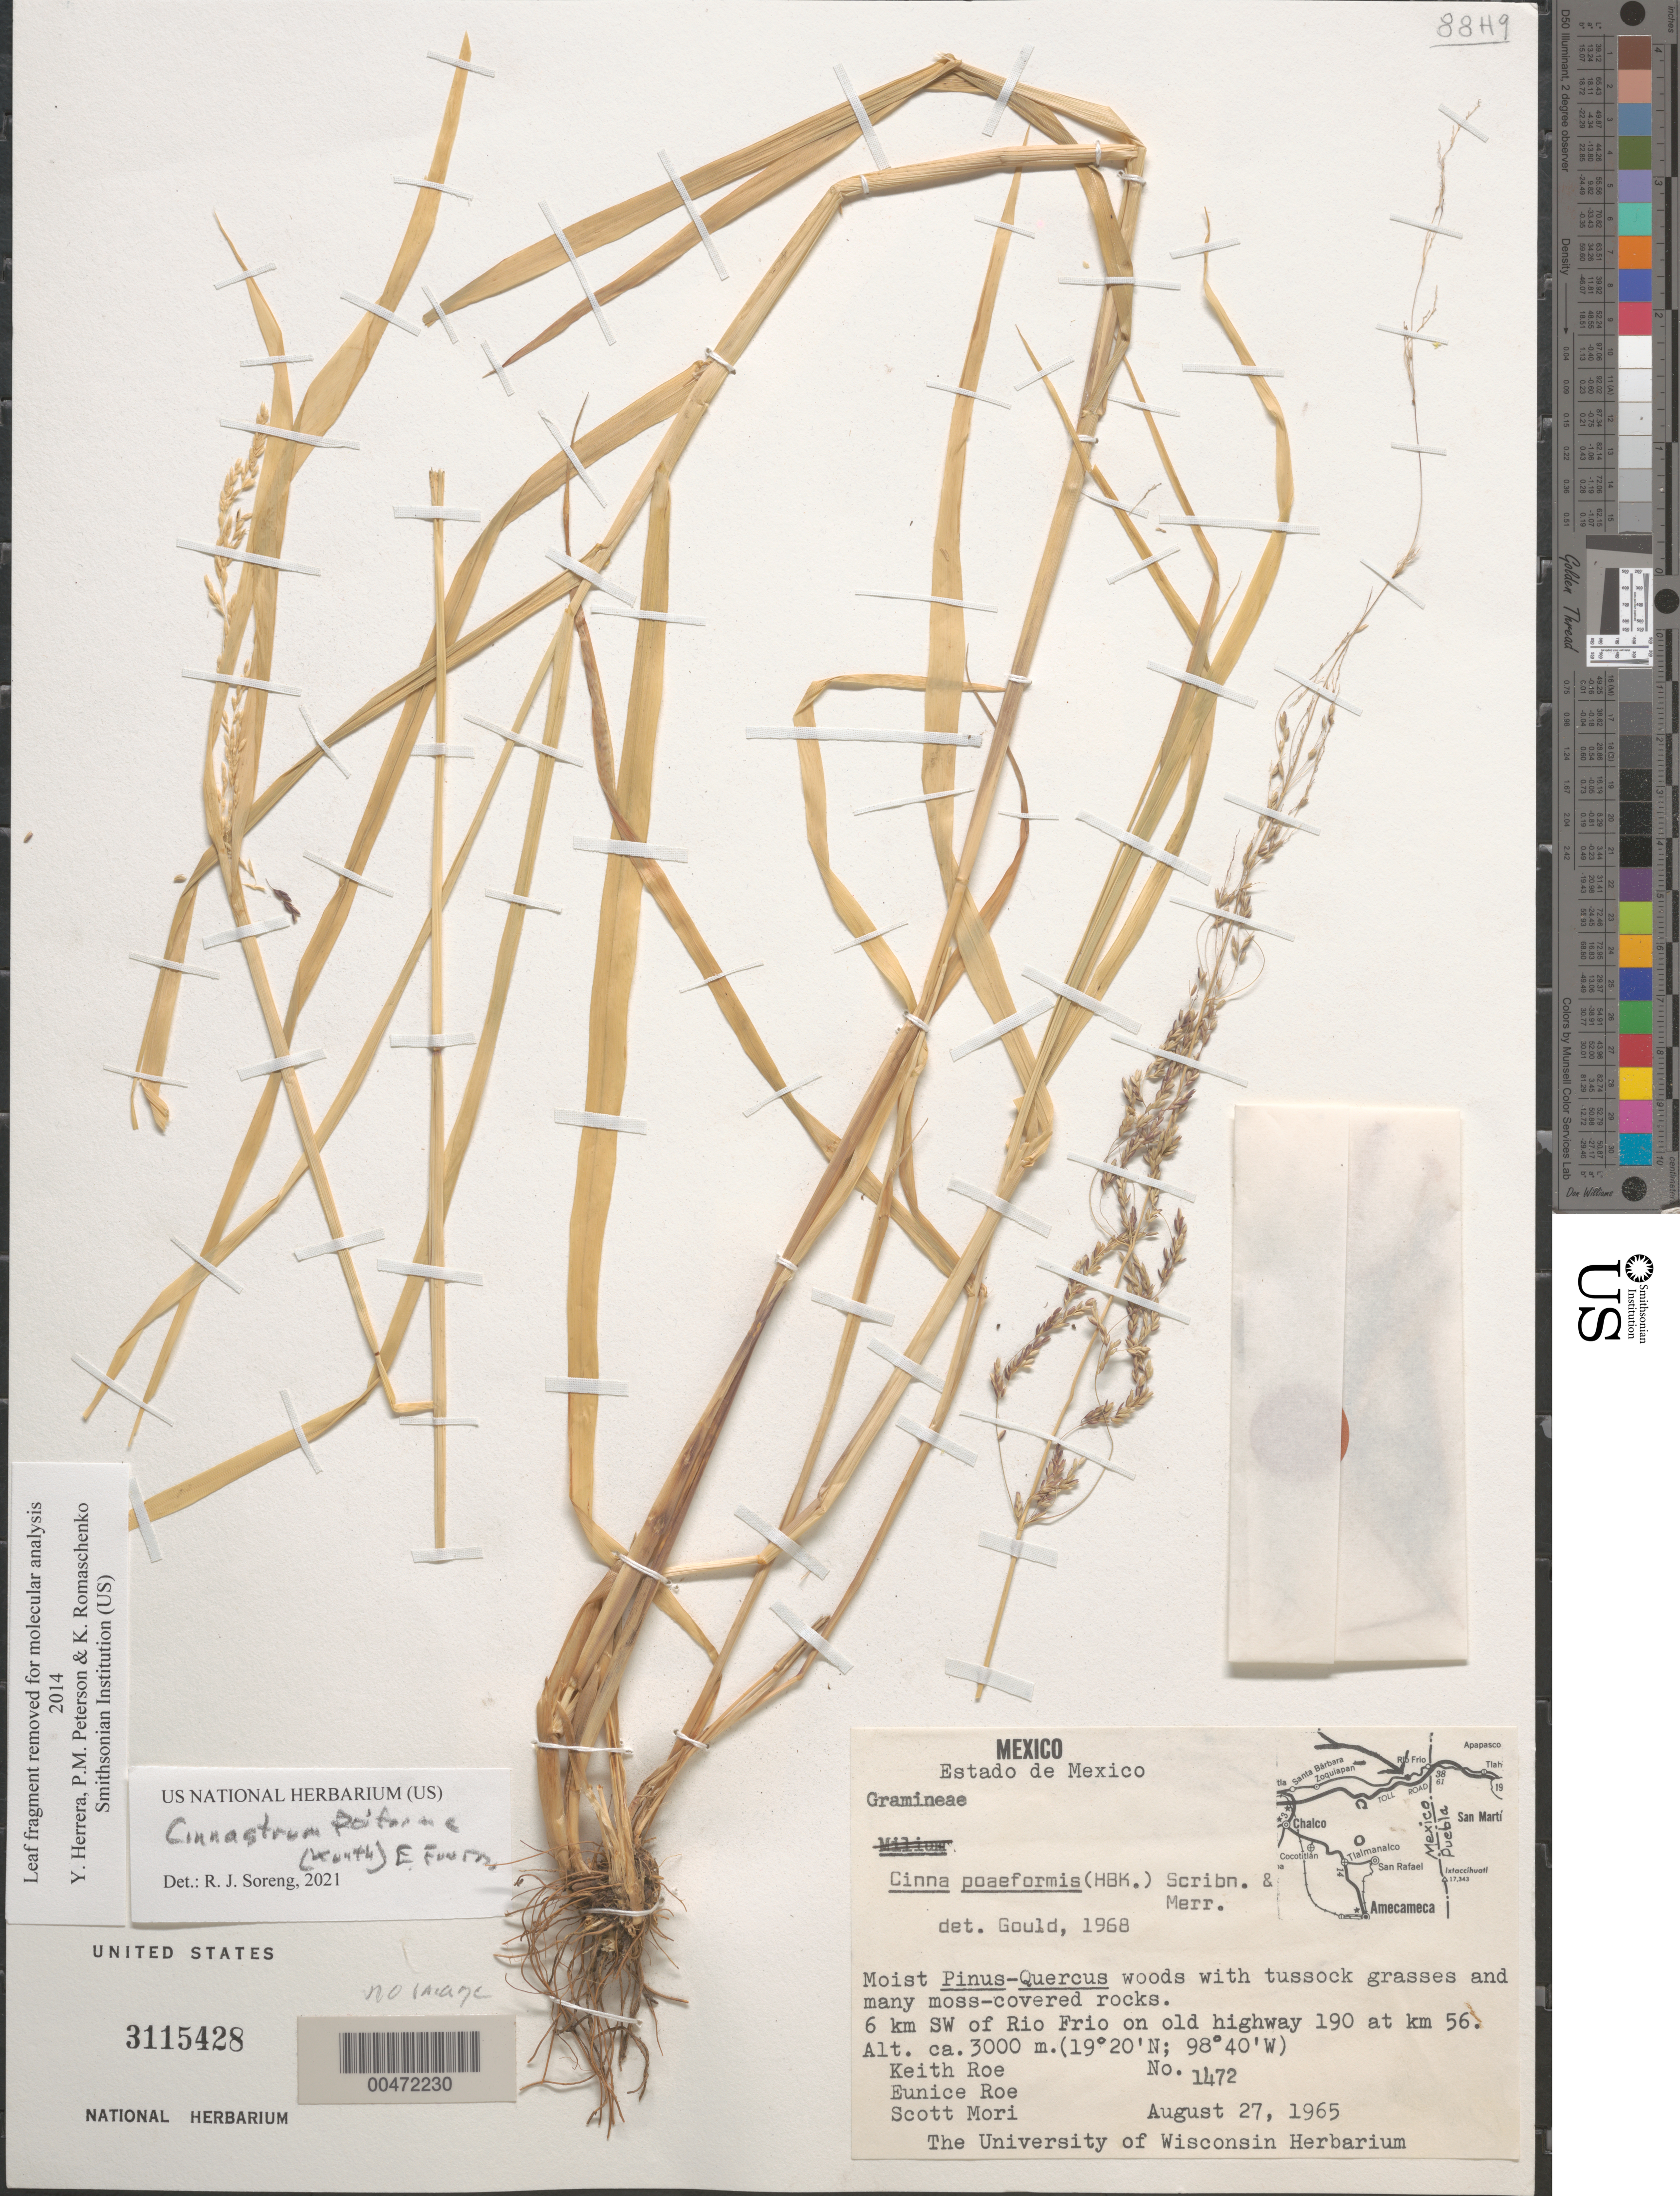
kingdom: Plantae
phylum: Tracheophyta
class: Liliopsida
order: Poales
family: Poaceae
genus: Cinna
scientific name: Cinna poiformis (Kunth) Scribn. & Merr.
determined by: Gould, F. W.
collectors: K. E. Roe, E. Roe & S. Mori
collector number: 1472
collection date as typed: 27 Aug 1965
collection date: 1965-08-27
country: Mexico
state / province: México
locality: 6 km SW of Rio Frio on old hwy 190 at km 56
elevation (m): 3000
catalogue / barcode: US 3115428